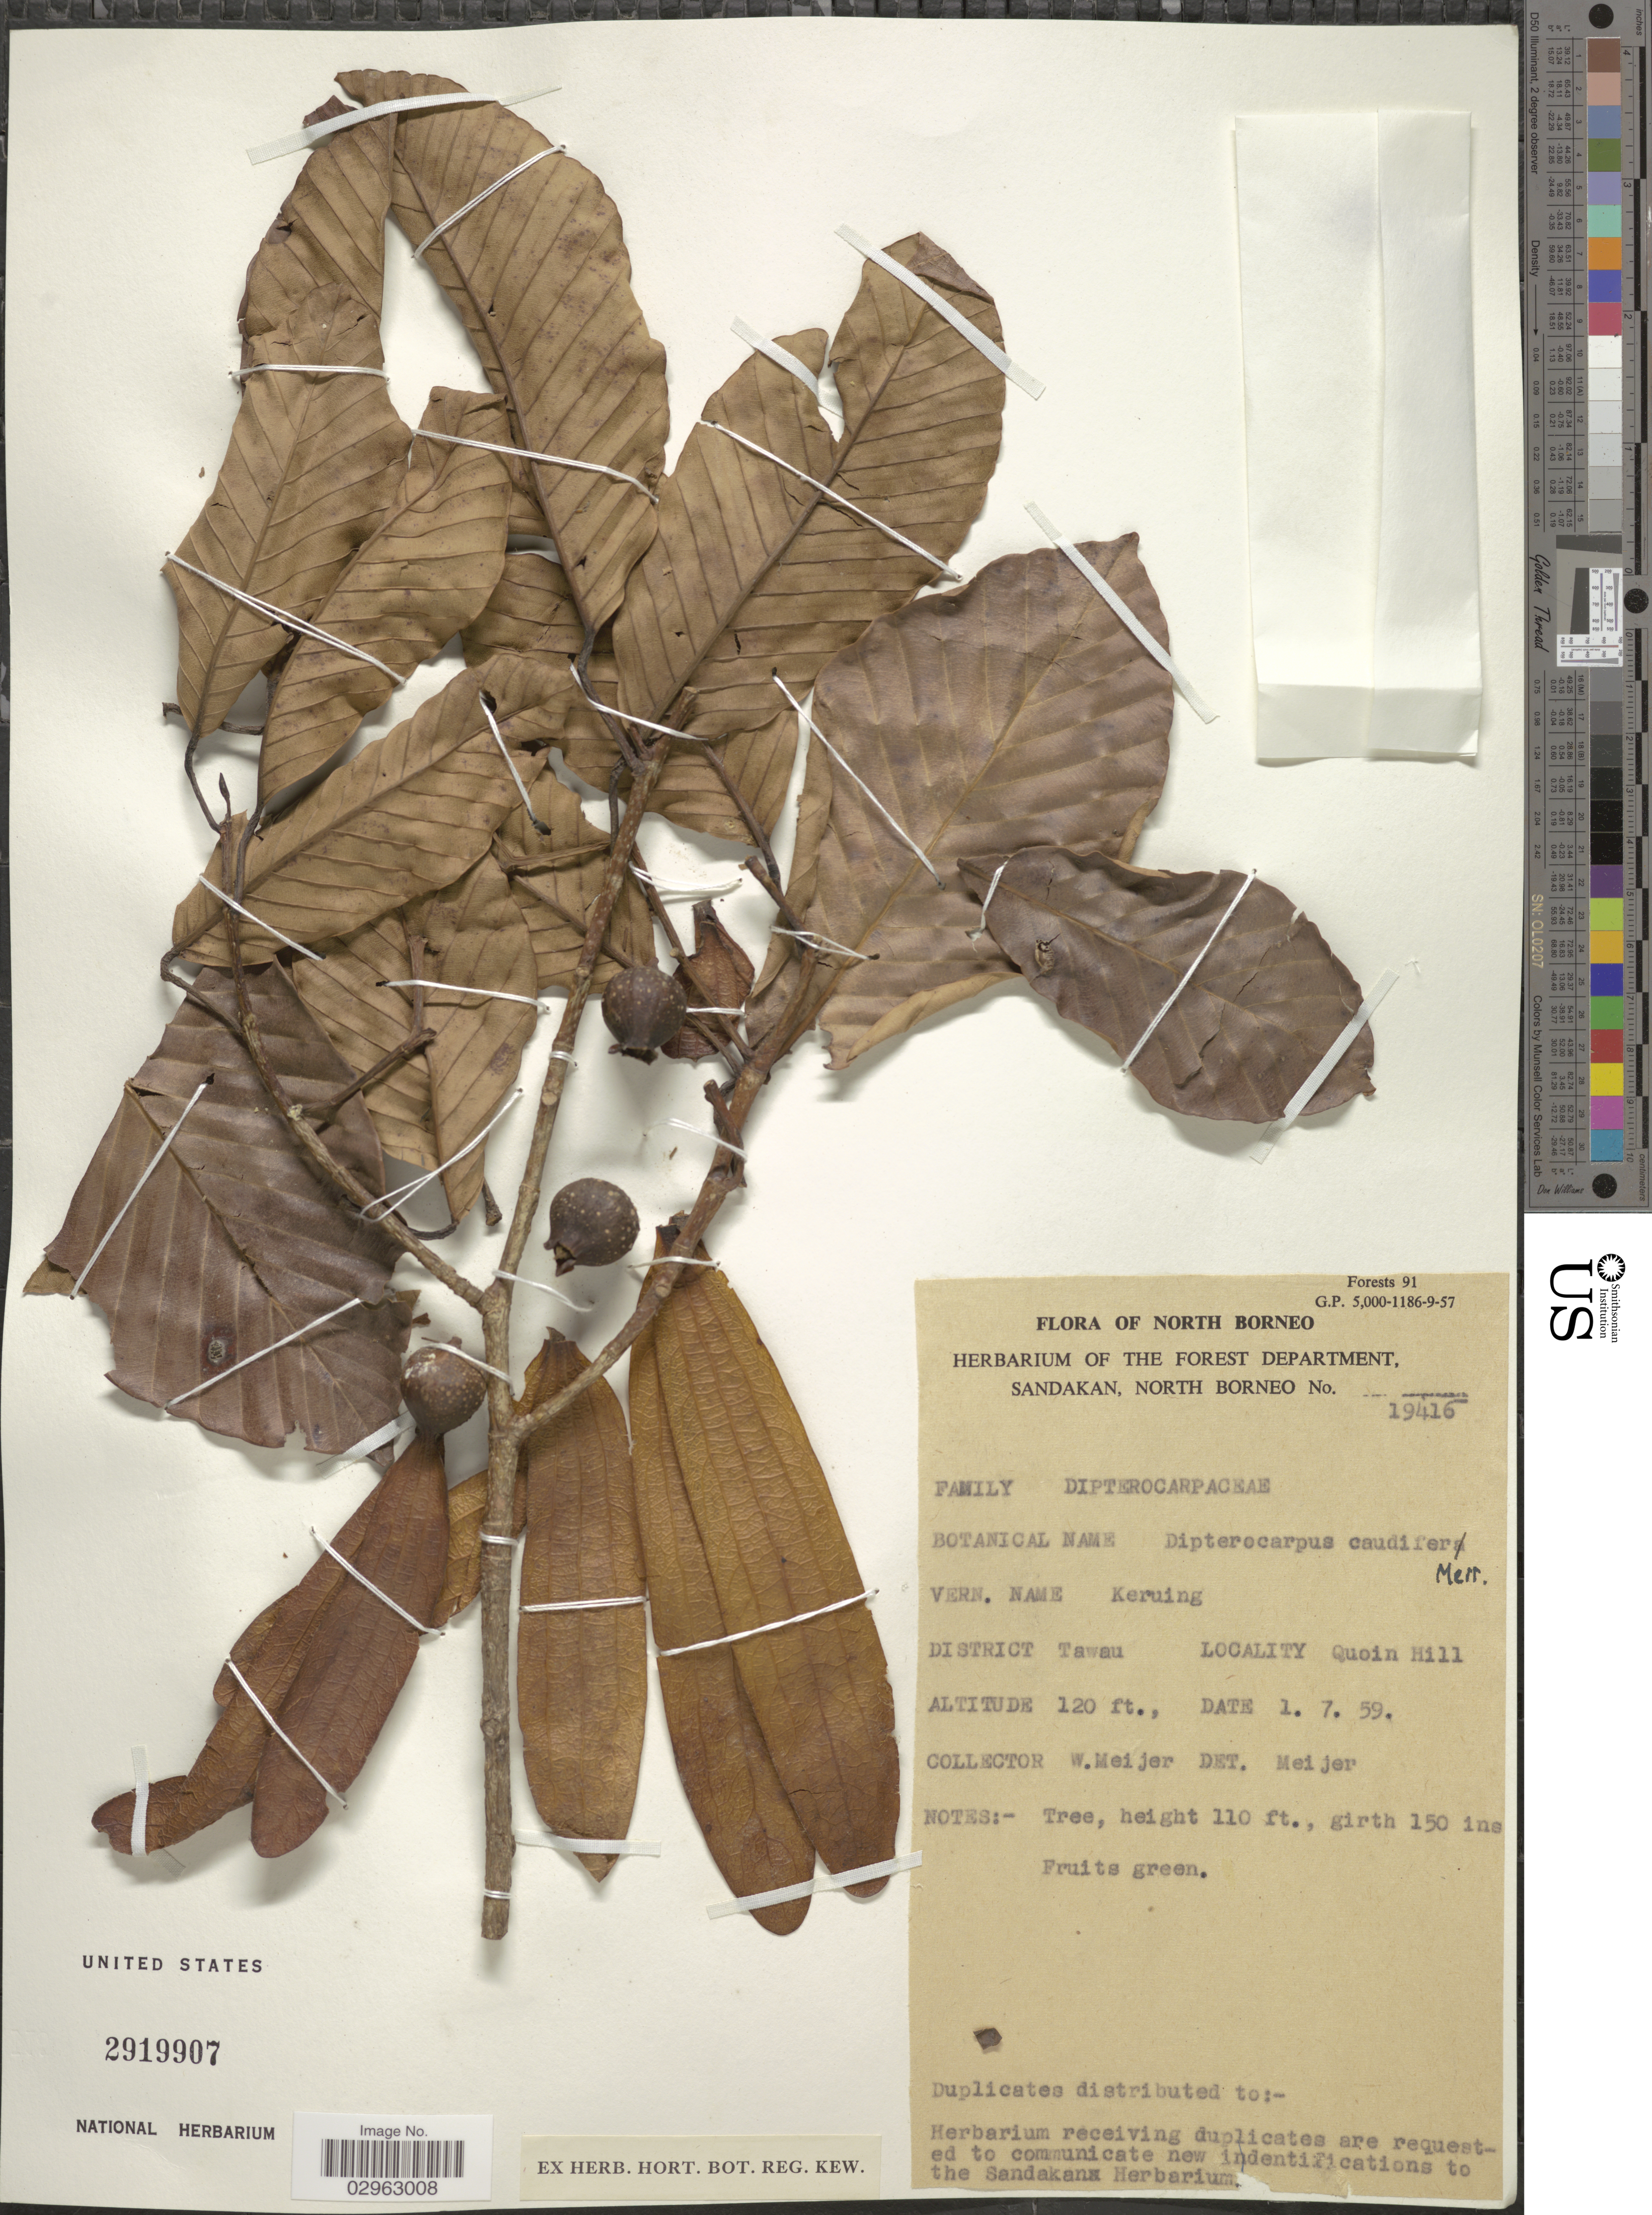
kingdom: Plantae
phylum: Tracheophyta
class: Magnoliopsida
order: Malvales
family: Dipterocarpaceae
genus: Dipterocarpus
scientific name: Dipterocarpus caudiferus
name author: Merr.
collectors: W. Meijer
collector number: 19416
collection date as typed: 1/7/59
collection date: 1959-07-01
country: Malaysia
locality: North Borneo. District Tawau, Quoin Hill.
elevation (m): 37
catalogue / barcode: US 2919907